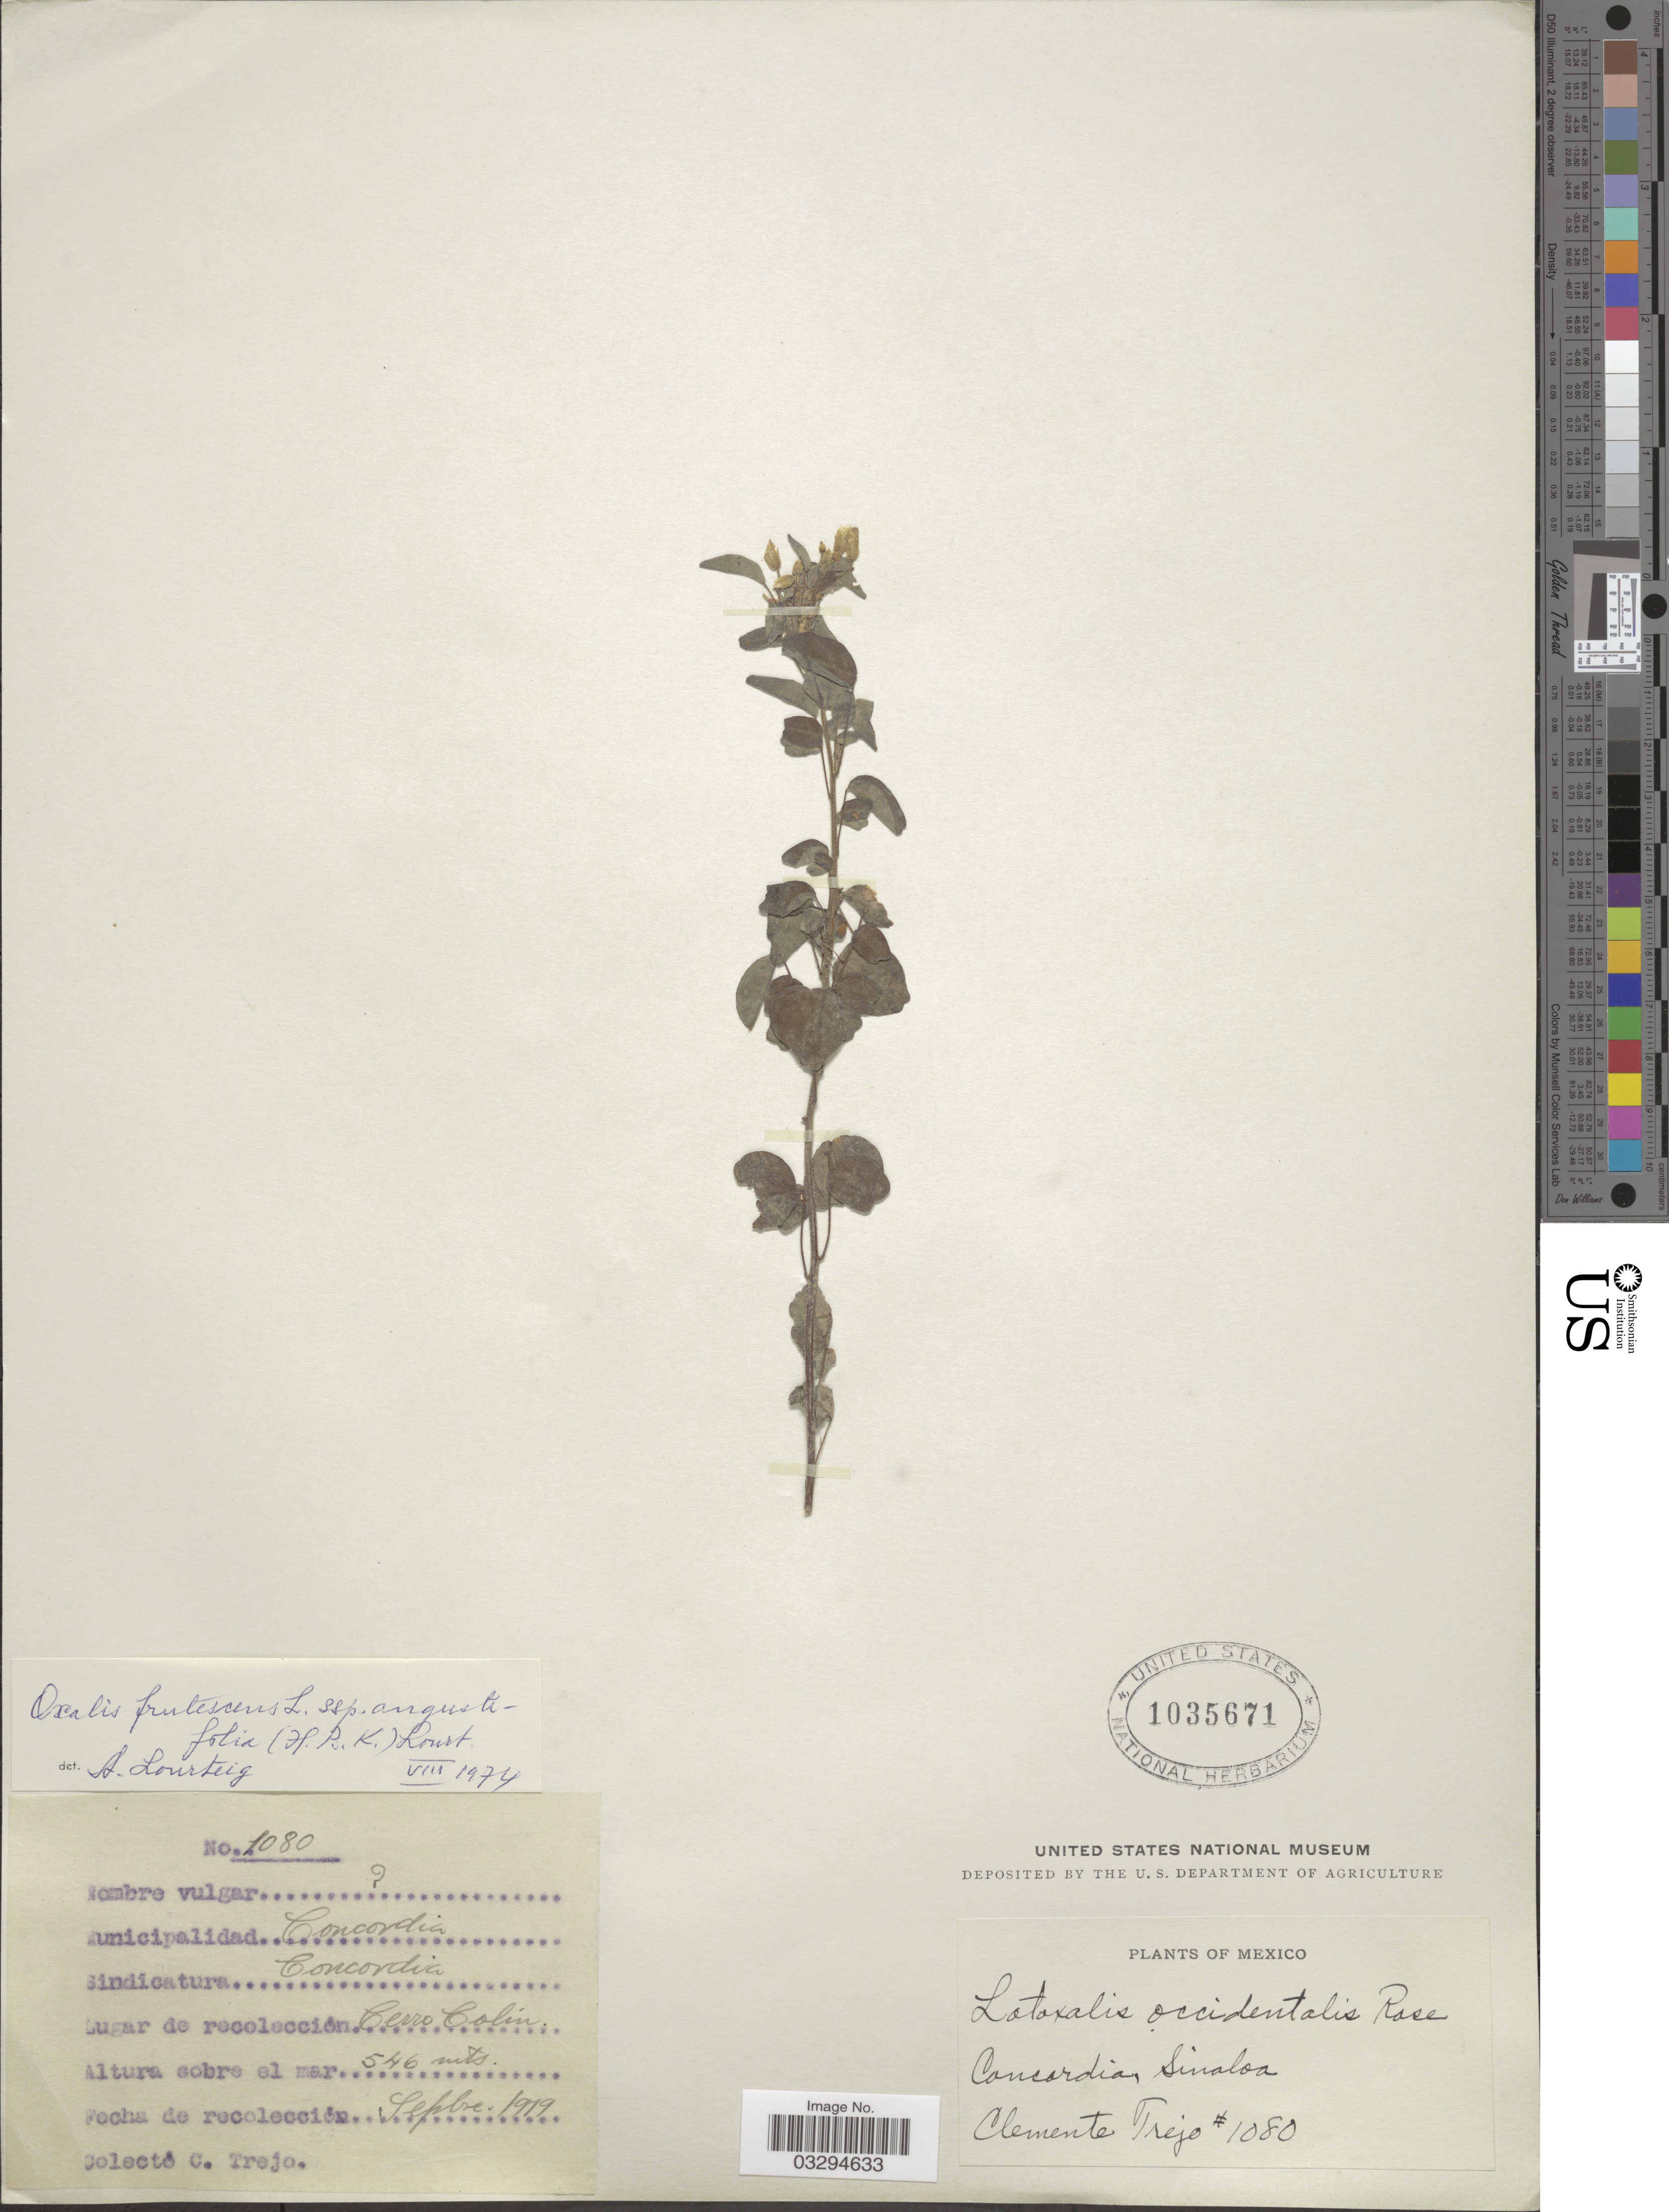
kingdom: Plantae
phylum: Tracheophyta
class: Magnoliopsida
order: Oxalidales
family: Oxalidaceae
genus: Oxalis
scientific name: Oxalis frutescens subsp. angustifolia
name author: (Kunth) Lourteig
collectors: C. Trejo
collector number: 1080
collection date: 1919-09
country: Mexico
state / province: Sinaloa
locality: Municipalidad Concordia. Sindicatura Concordia. Cerro Colín.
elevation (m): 546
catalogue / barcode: US 1035671